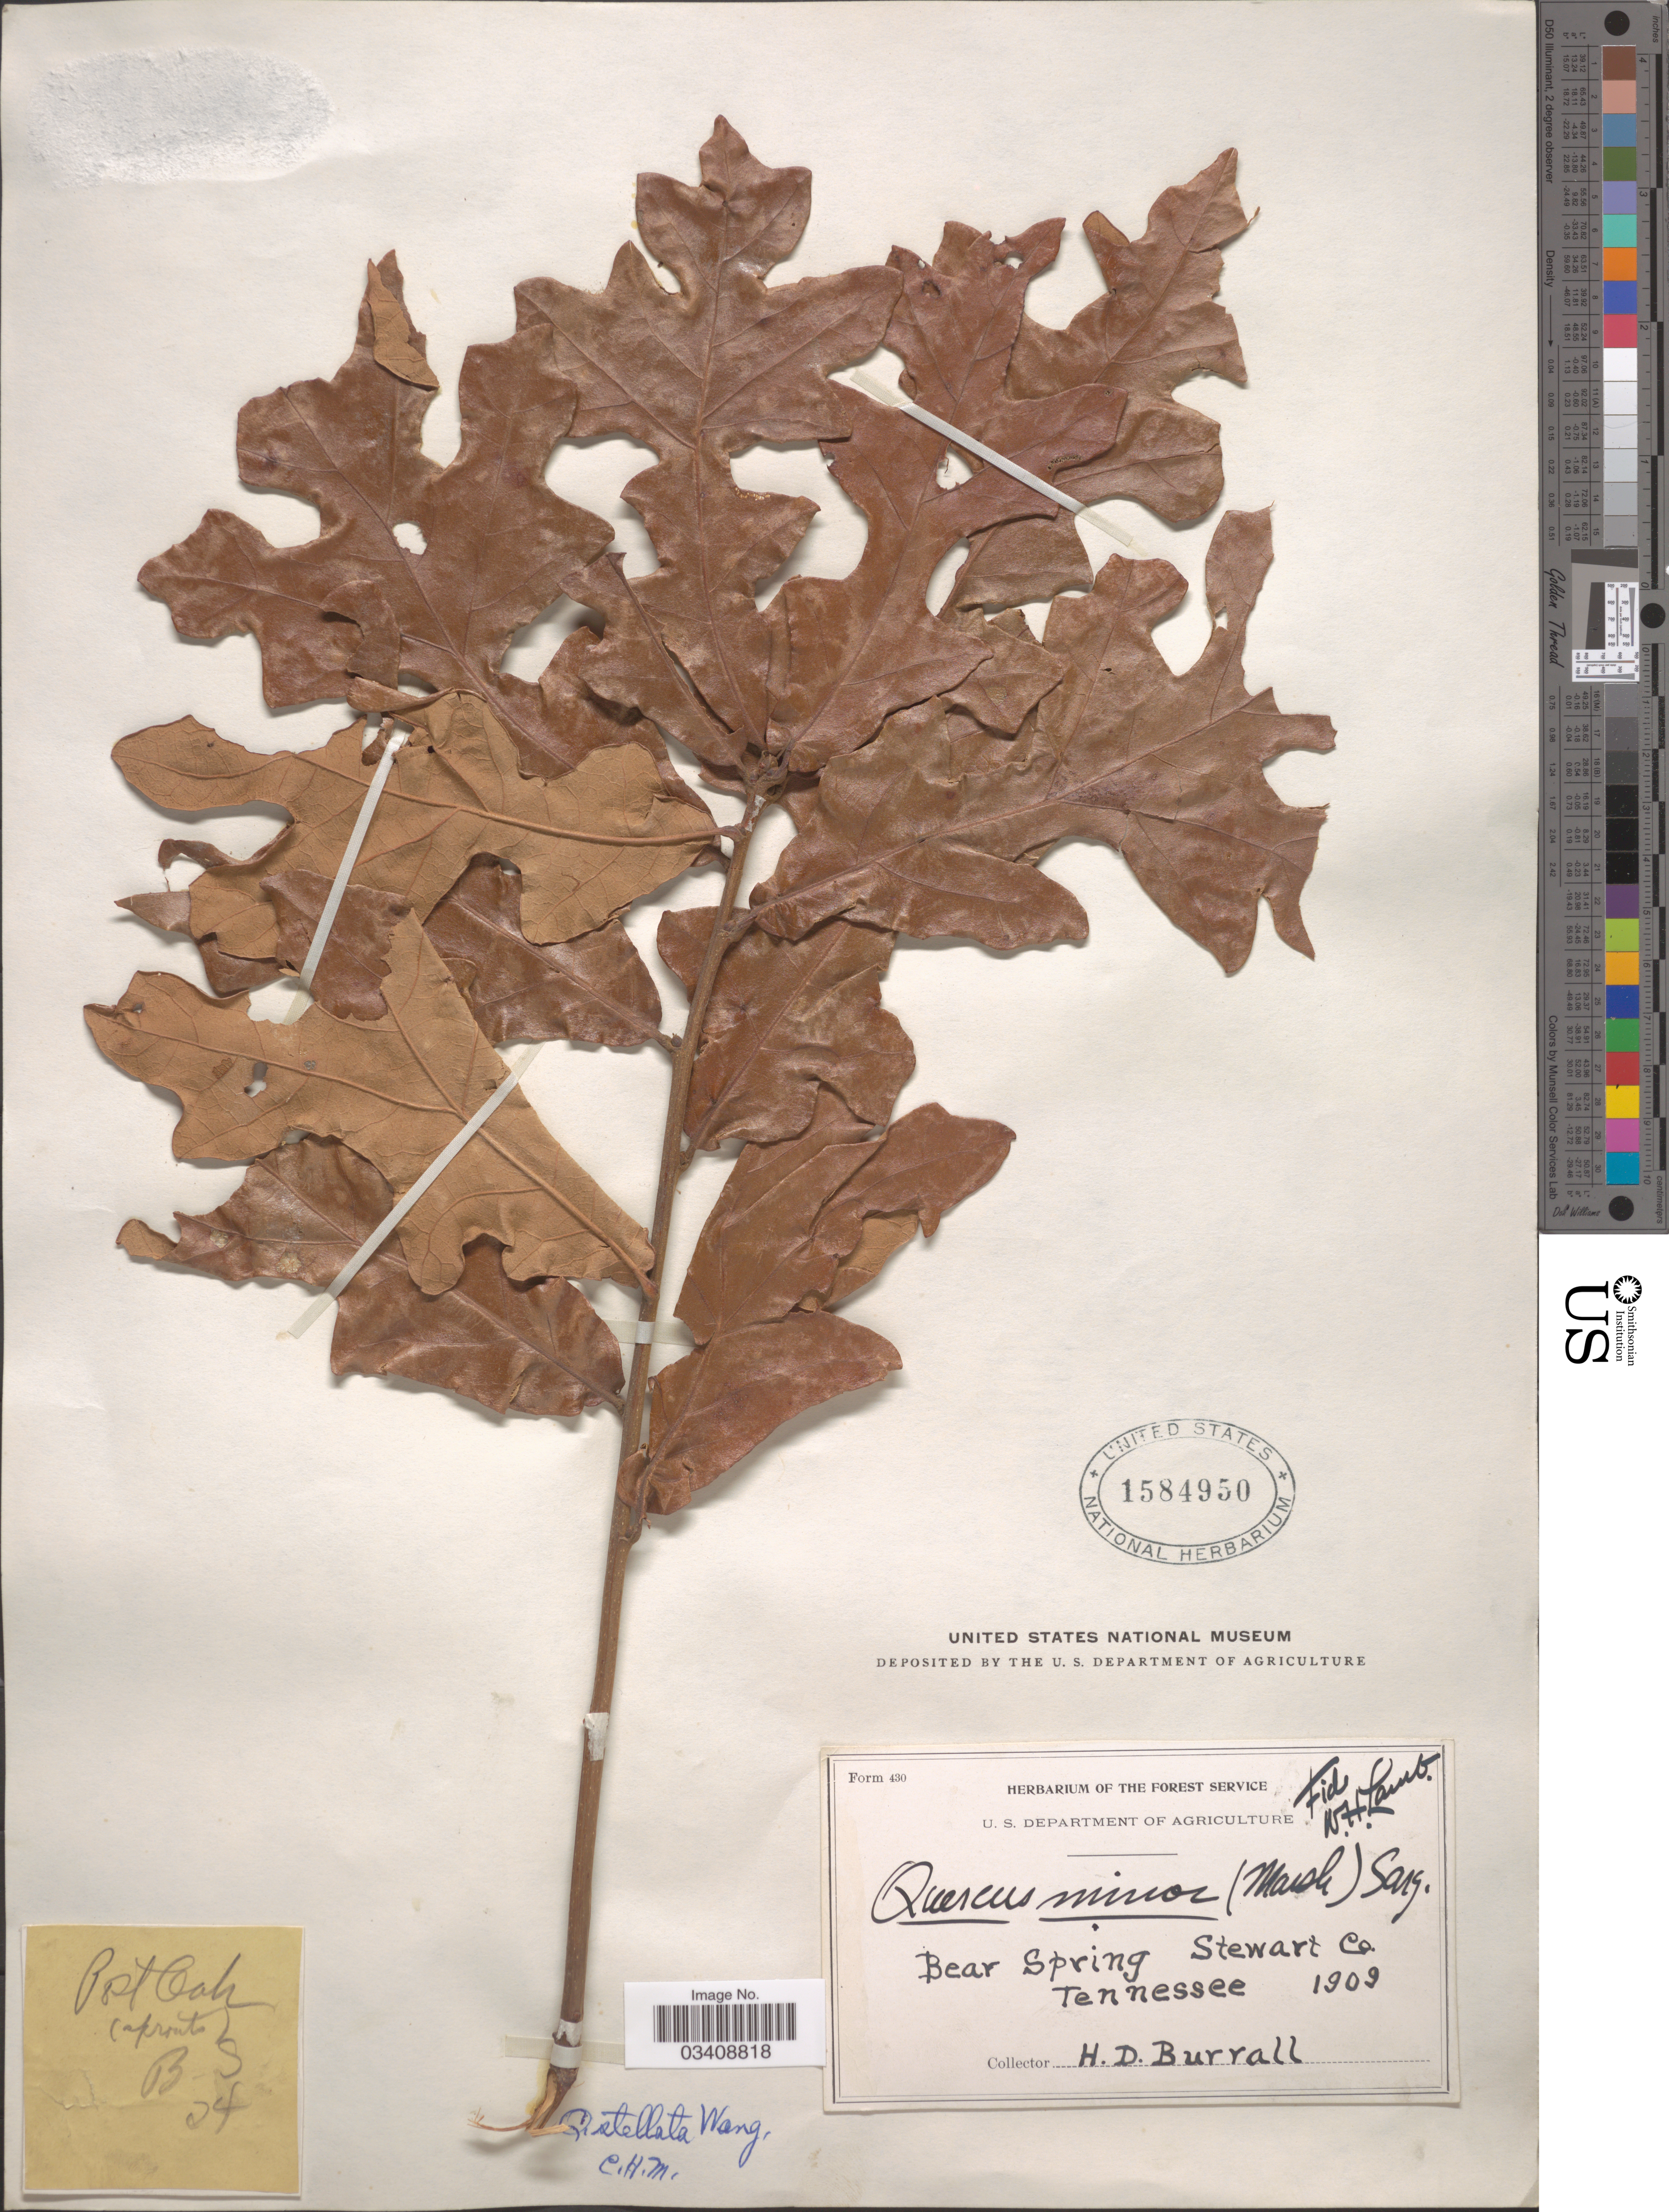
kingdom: Plantae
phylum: Tracheophyta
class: Magnoliopsida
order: Fagales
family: Fagaceae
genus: Quercus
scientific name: Quercus stellata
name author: Wangenh.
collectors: H. Burrall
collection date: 1909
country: United States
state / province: Tennessee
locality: Bear Spring Stewart Co.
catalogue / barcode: US 1584950